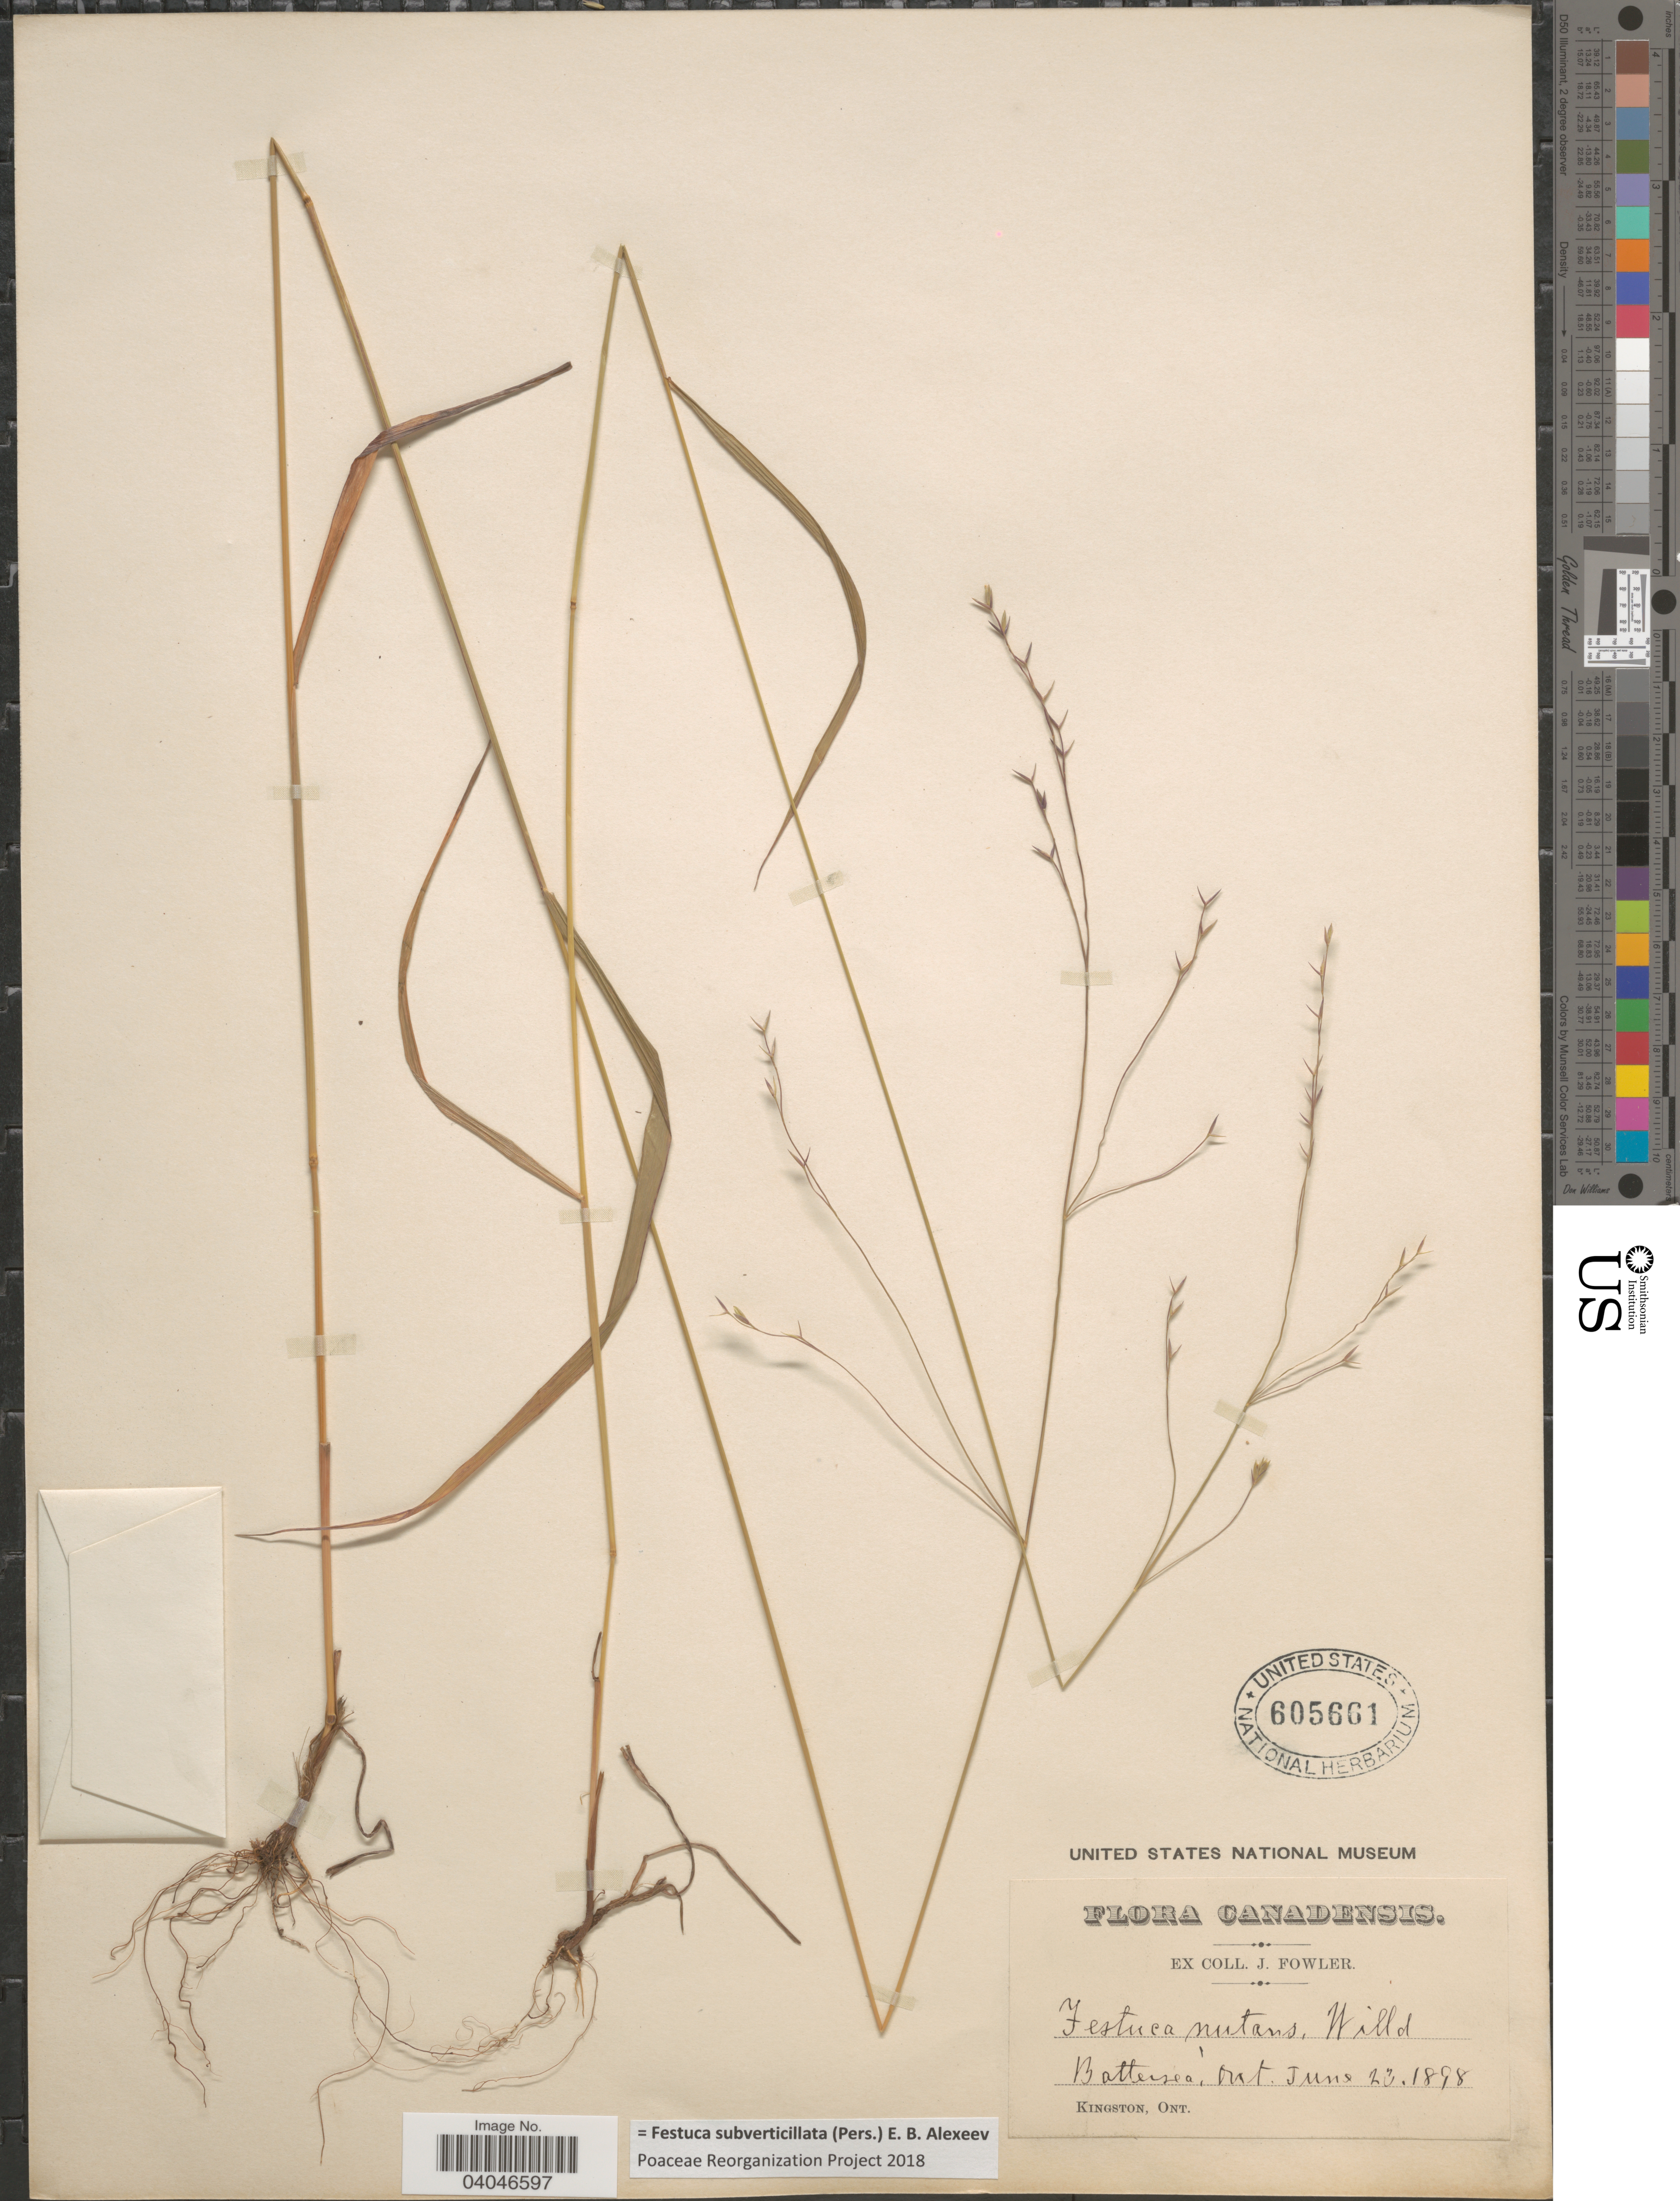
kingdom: Plantae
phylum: Tracheophyta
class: Liliopsida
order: Poales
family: Poaceae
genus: Festuca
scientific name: Festuca subverticillata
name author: (Pers.) E.B. Alexeev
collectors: J. Fowler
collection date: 1898-06-23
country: Canada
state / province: Ontario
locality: Battersea.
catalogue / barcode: US 605661